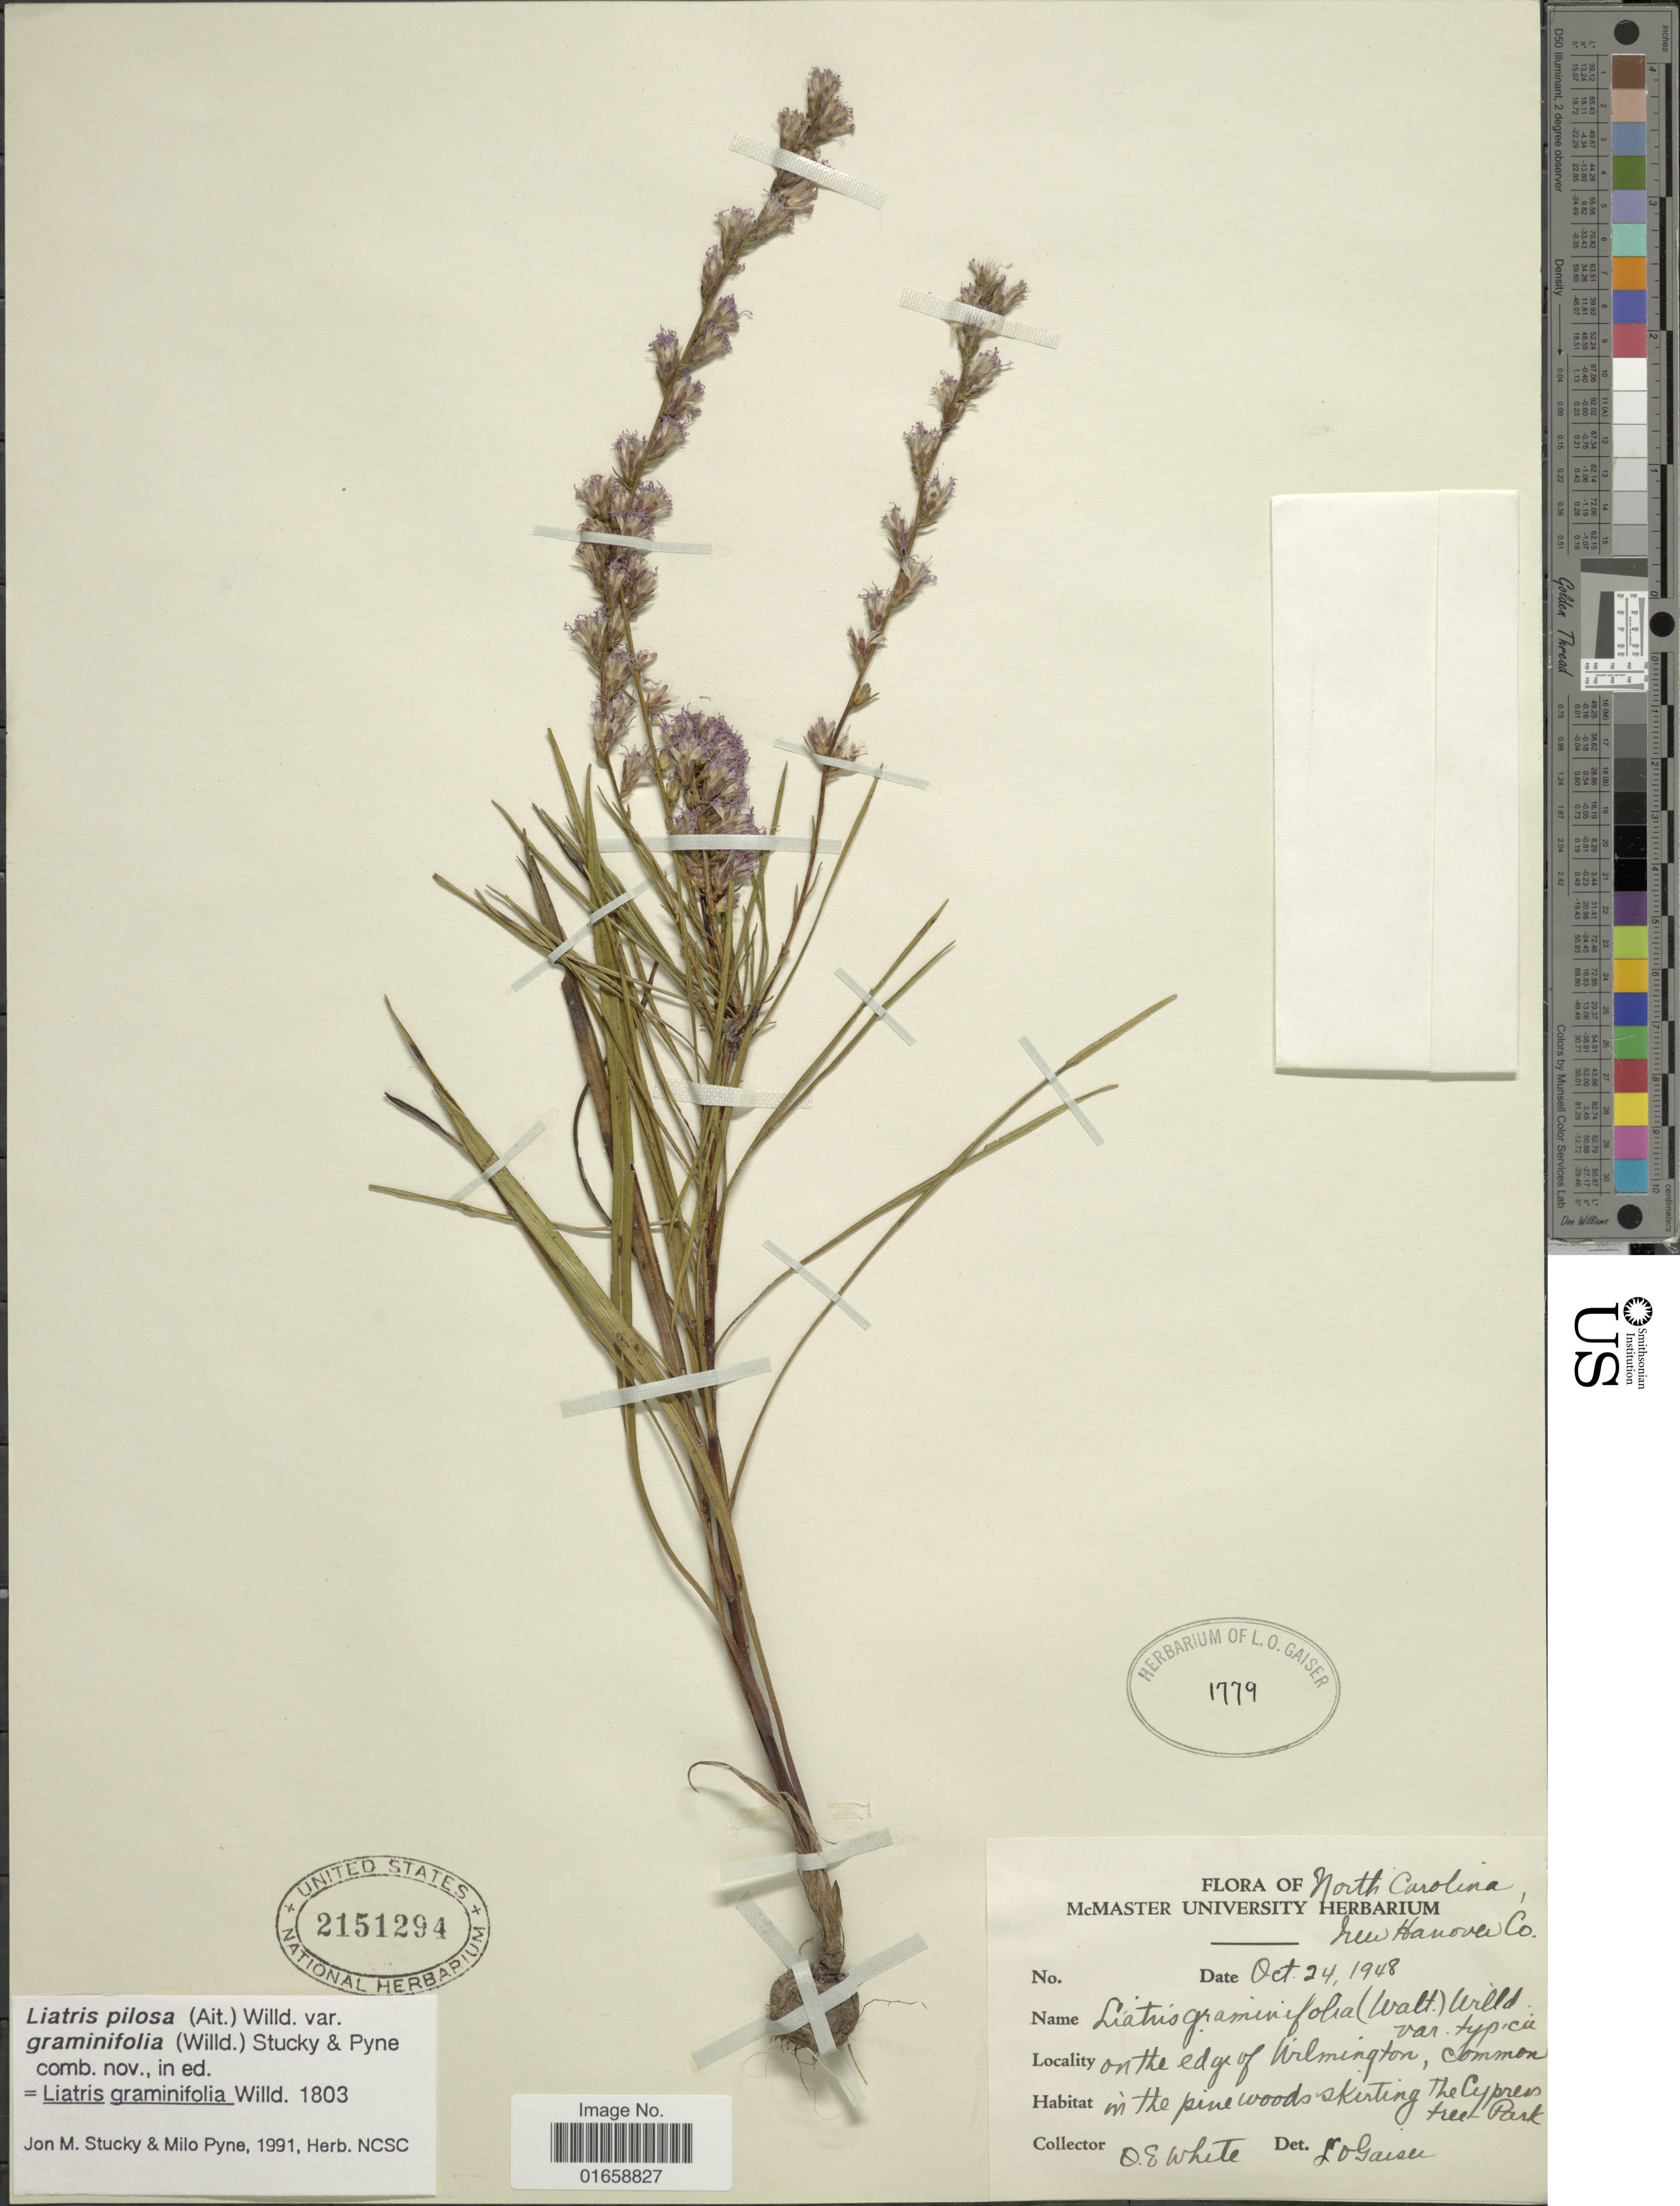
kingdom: Plantae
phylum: Tracheophyta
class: Magnoliopsida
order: Asterales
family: Asteraceae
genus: Liatris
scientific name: Liatris pilosa var. graminifolia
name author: Willd.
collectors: O. E. White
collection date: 1948-10-24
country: United States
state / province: North Carolina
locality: New Hanover Co., on the edge of Wilmington, common in the pine woods skirting the Cypress tree Park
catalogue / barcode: US 2151294